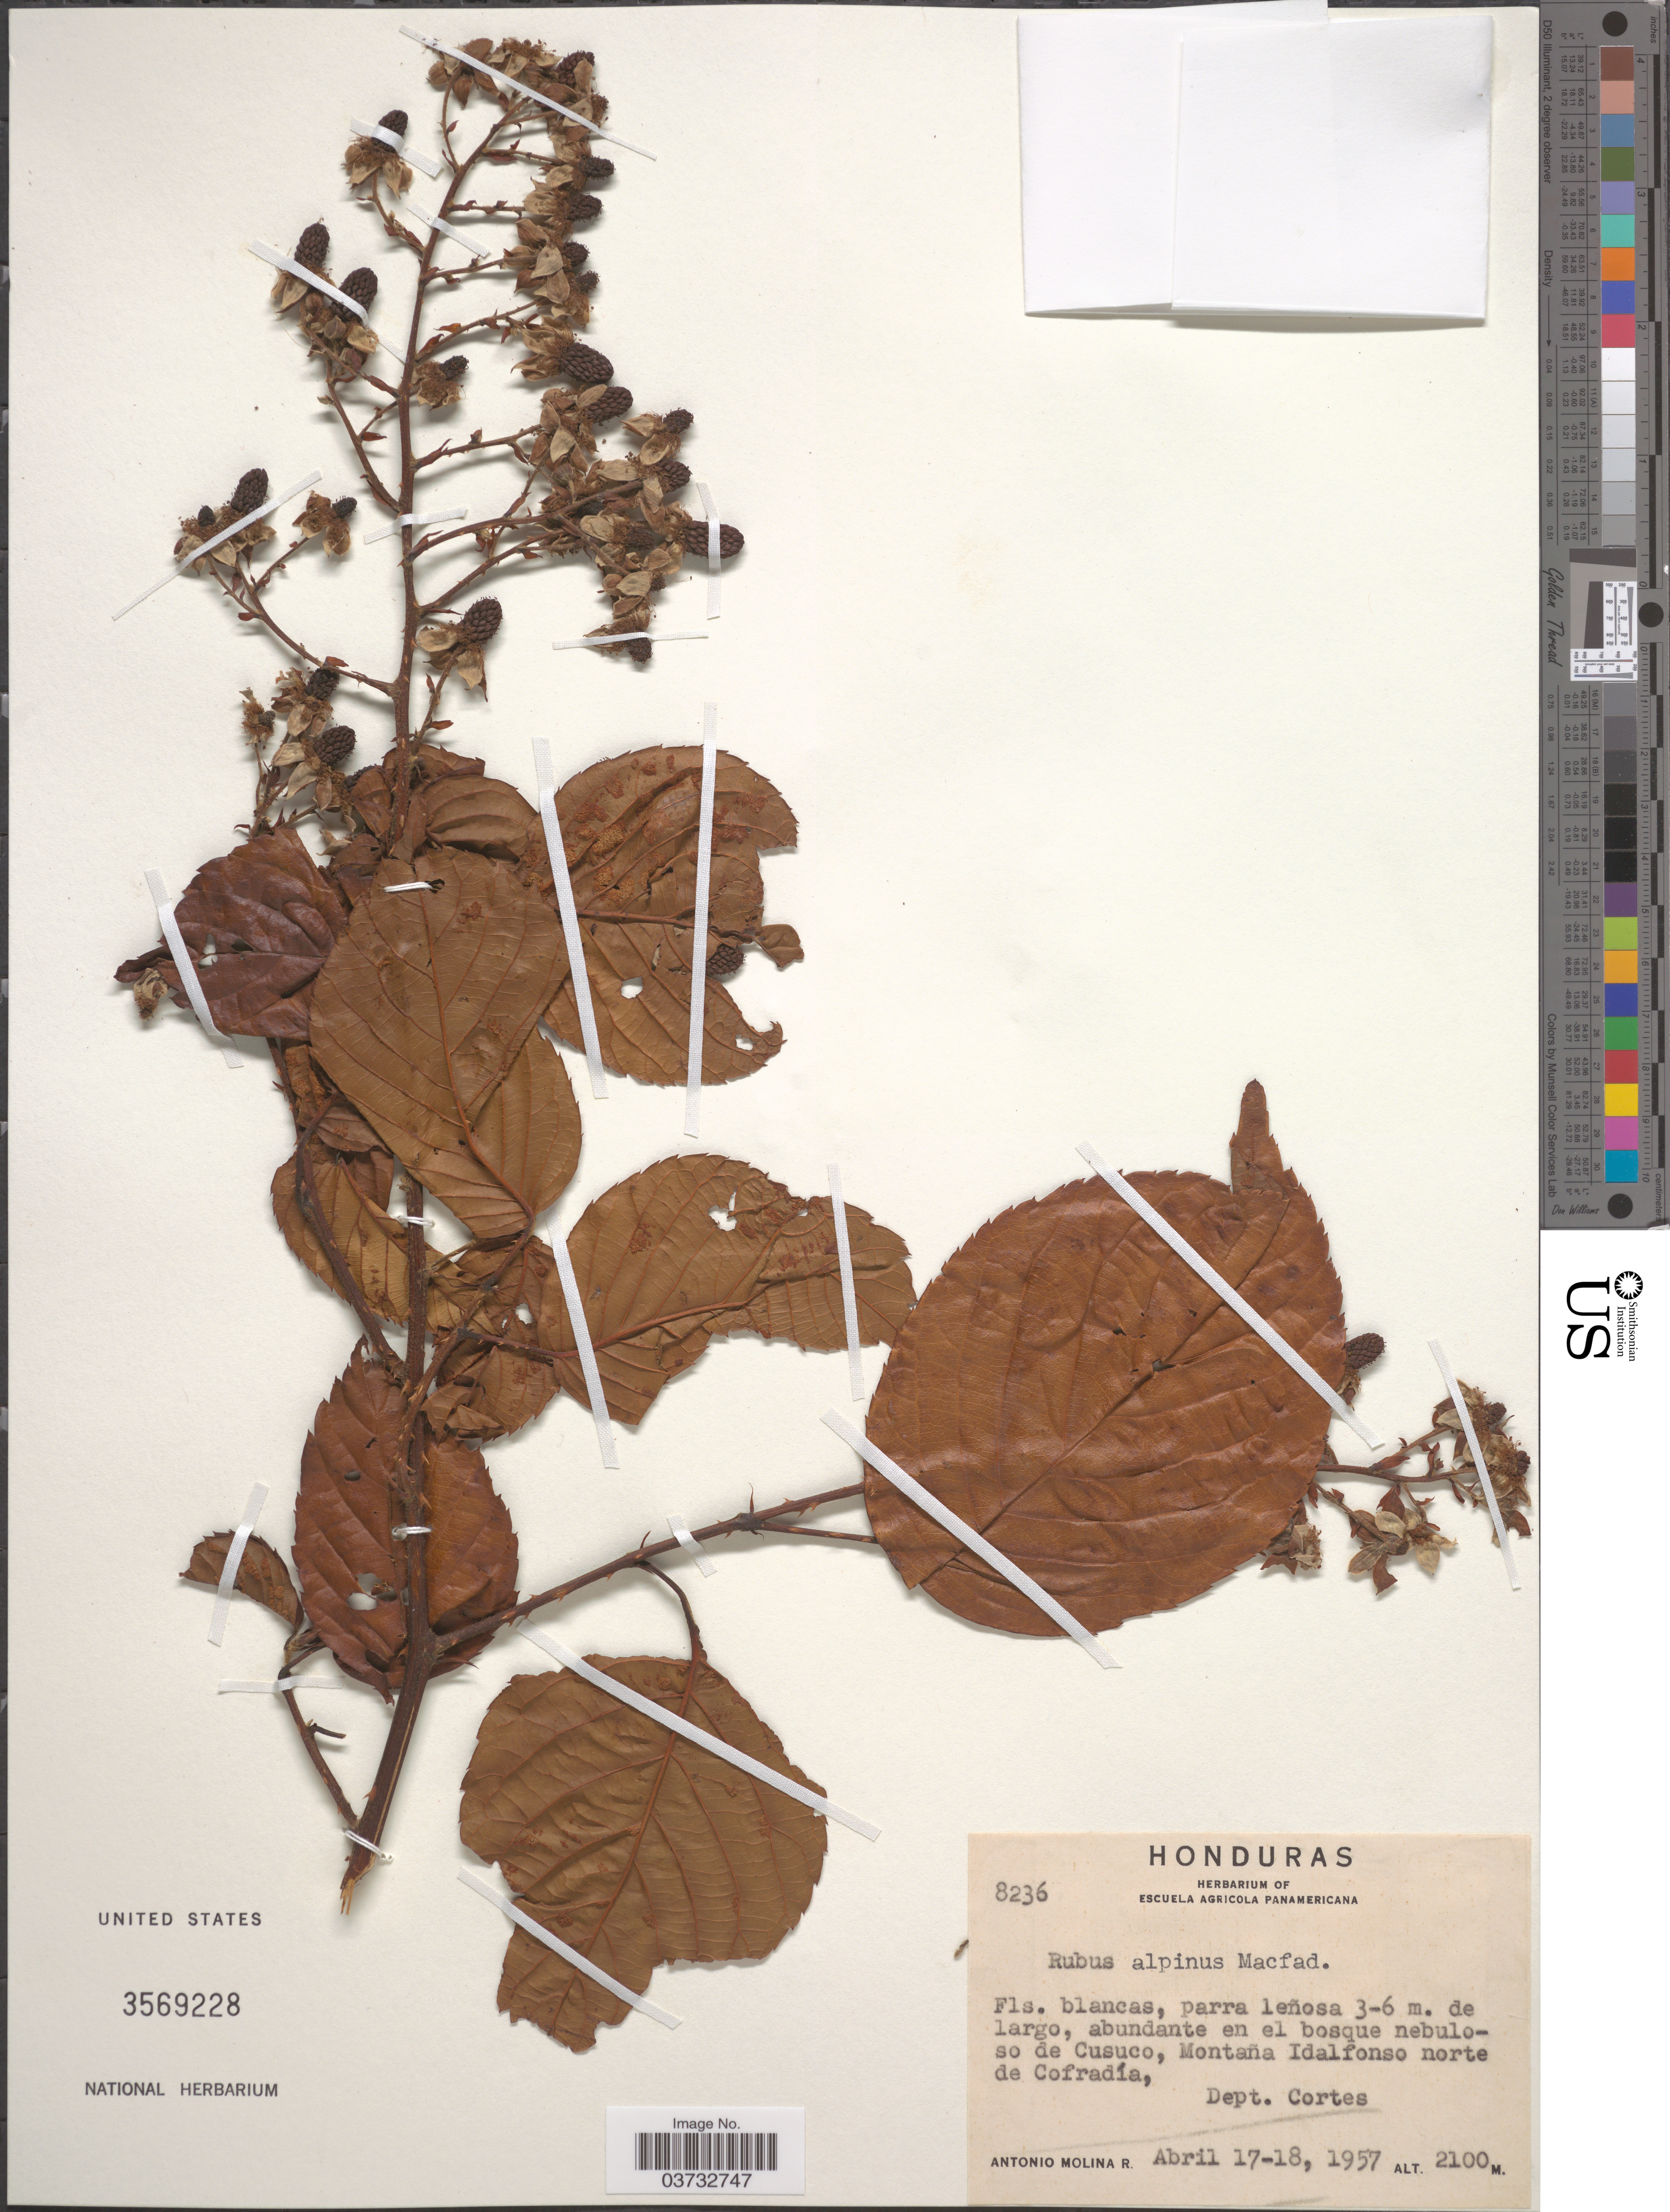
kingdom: Plantae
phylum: Tracheophyta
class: Magnoliopsida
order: Rosales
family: Rosaceae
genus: Rubus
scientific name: Rubus alpinus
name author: Macfad. ex Griseb.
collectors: A. Molina R.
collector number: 8236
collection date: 1957-04-17/1957-04-18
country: Honduras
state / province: Cortes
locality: En el bosque nebuloso de Cusuco, Montaña Idalfonso norte de Cofradía, Dept. Cortes.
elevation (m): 2100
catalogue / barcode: US 3569228